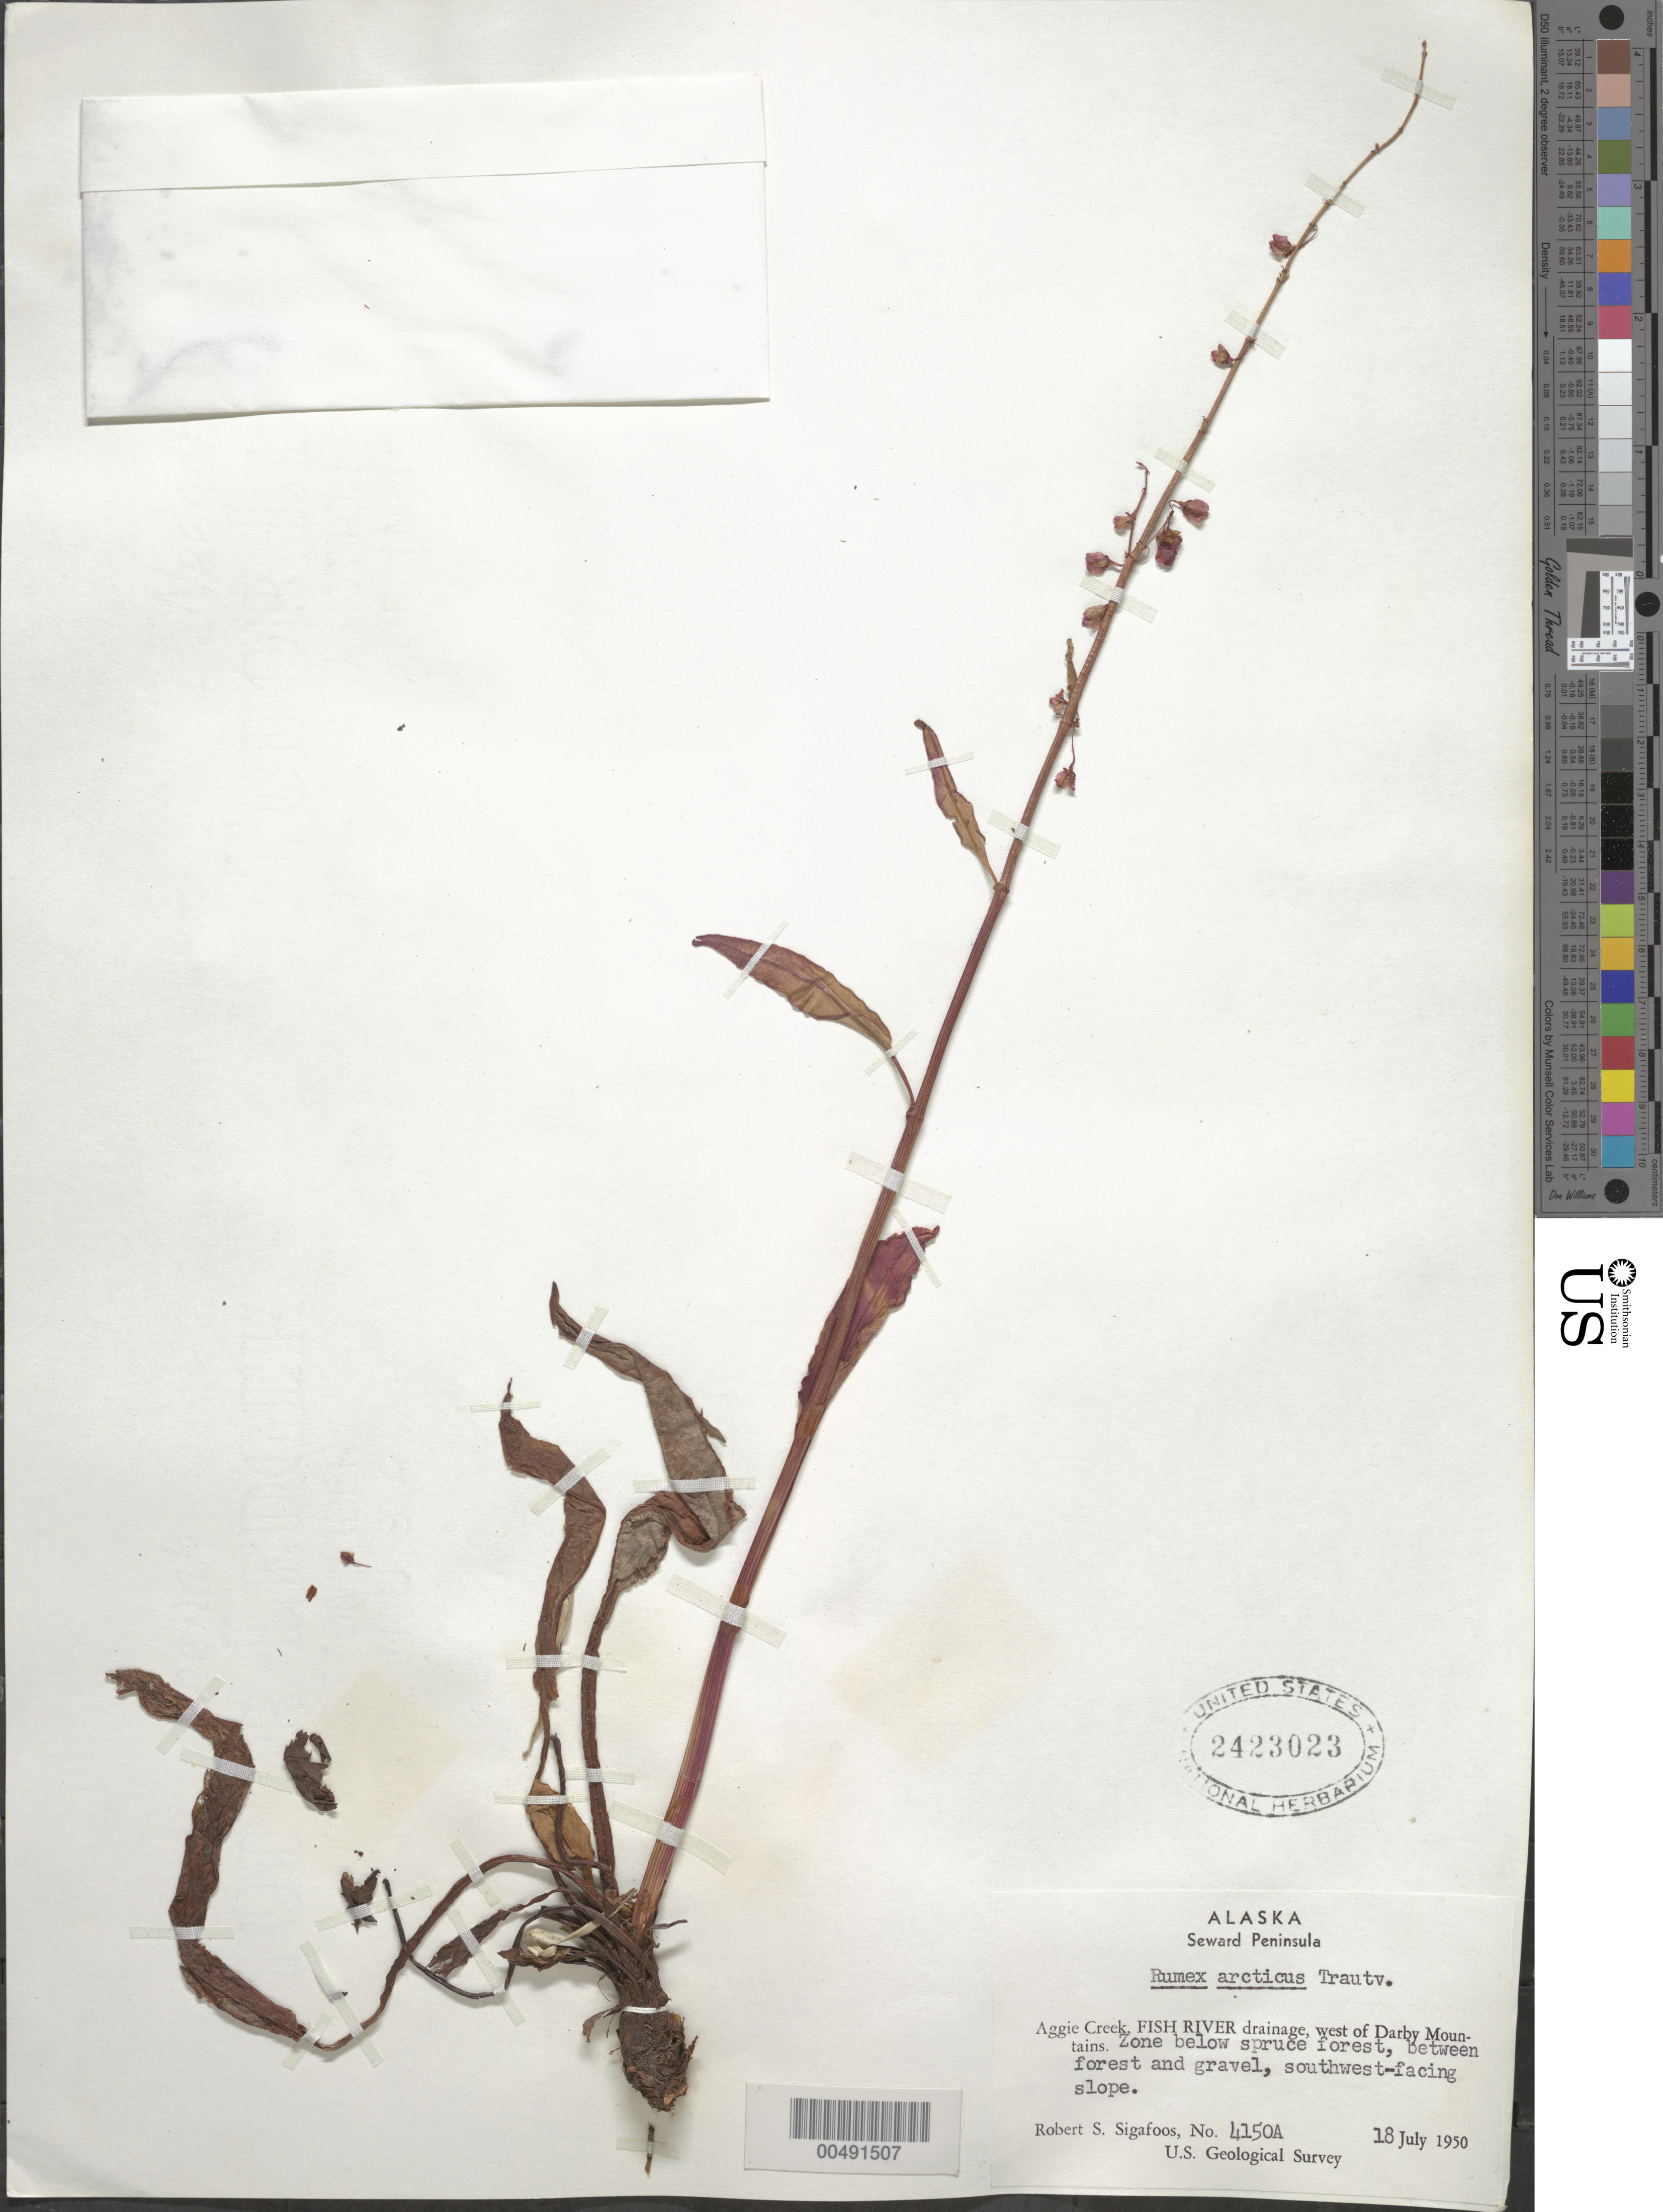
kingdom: Plantae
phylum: Tracheophyta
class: Magnoliopsida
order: Caryophyllales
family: Polygonaceae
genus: Rumex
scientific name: Rumex arcticus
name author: Trautv.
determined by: Shetler, Stanwyn G., (US), NMNH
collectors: R. Sigafoos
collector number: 4150A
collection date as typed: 18 Jul 1950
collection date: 1950-07-18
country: United States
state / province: Alaska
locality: Seward Peninsula, Aggie Creek, Fish River Drainage, west of Darby Mountain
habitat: zone below spruce forest, between forest and gravel, southwest facing slope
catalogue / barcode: US 2423023